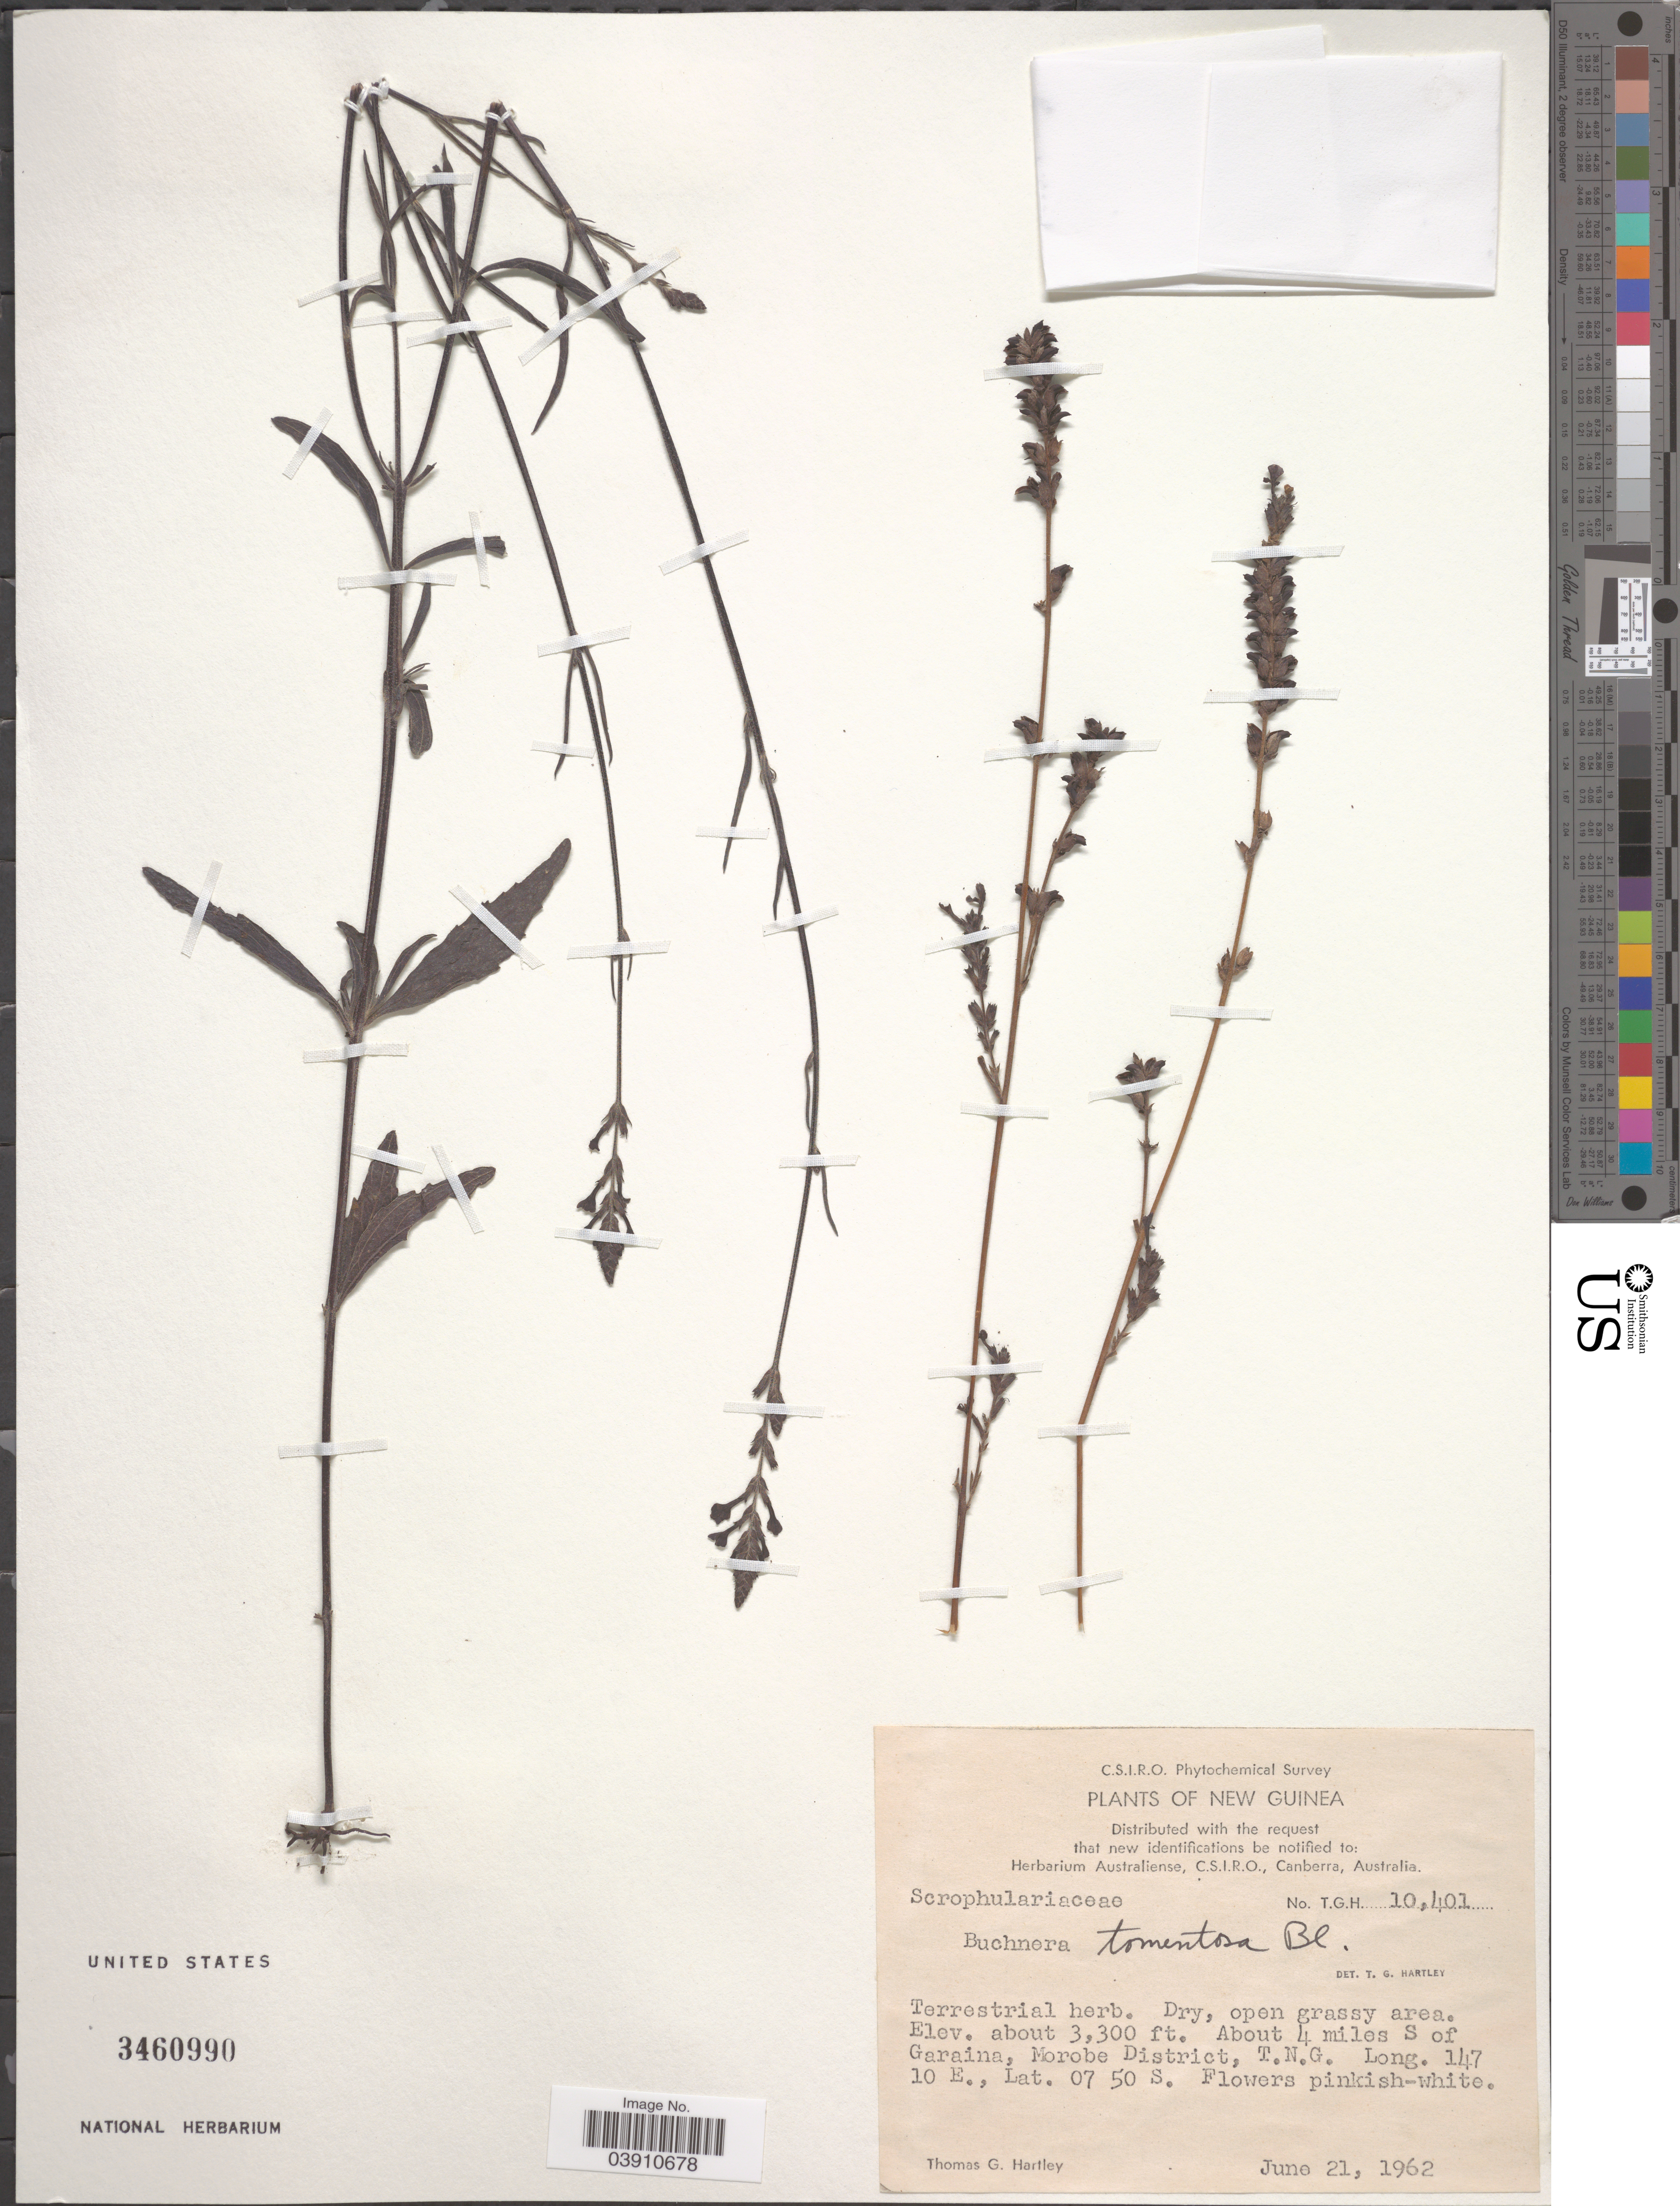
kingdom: Plantae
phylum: Tracheophyta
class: Magnoliopsida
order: Lamiales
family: Orobanchaceae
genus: Buchnera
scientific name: Buchnera tomentosa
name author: Blume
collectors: T. G. Hartley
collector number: T.G.H.10401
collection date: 1962-06-21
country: Papua New Guinea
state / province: Morobe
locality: New Guinea. About 4 miles S of Garaina, Morobe District, T.N.G.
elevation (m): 1006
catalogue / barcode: US 3460990